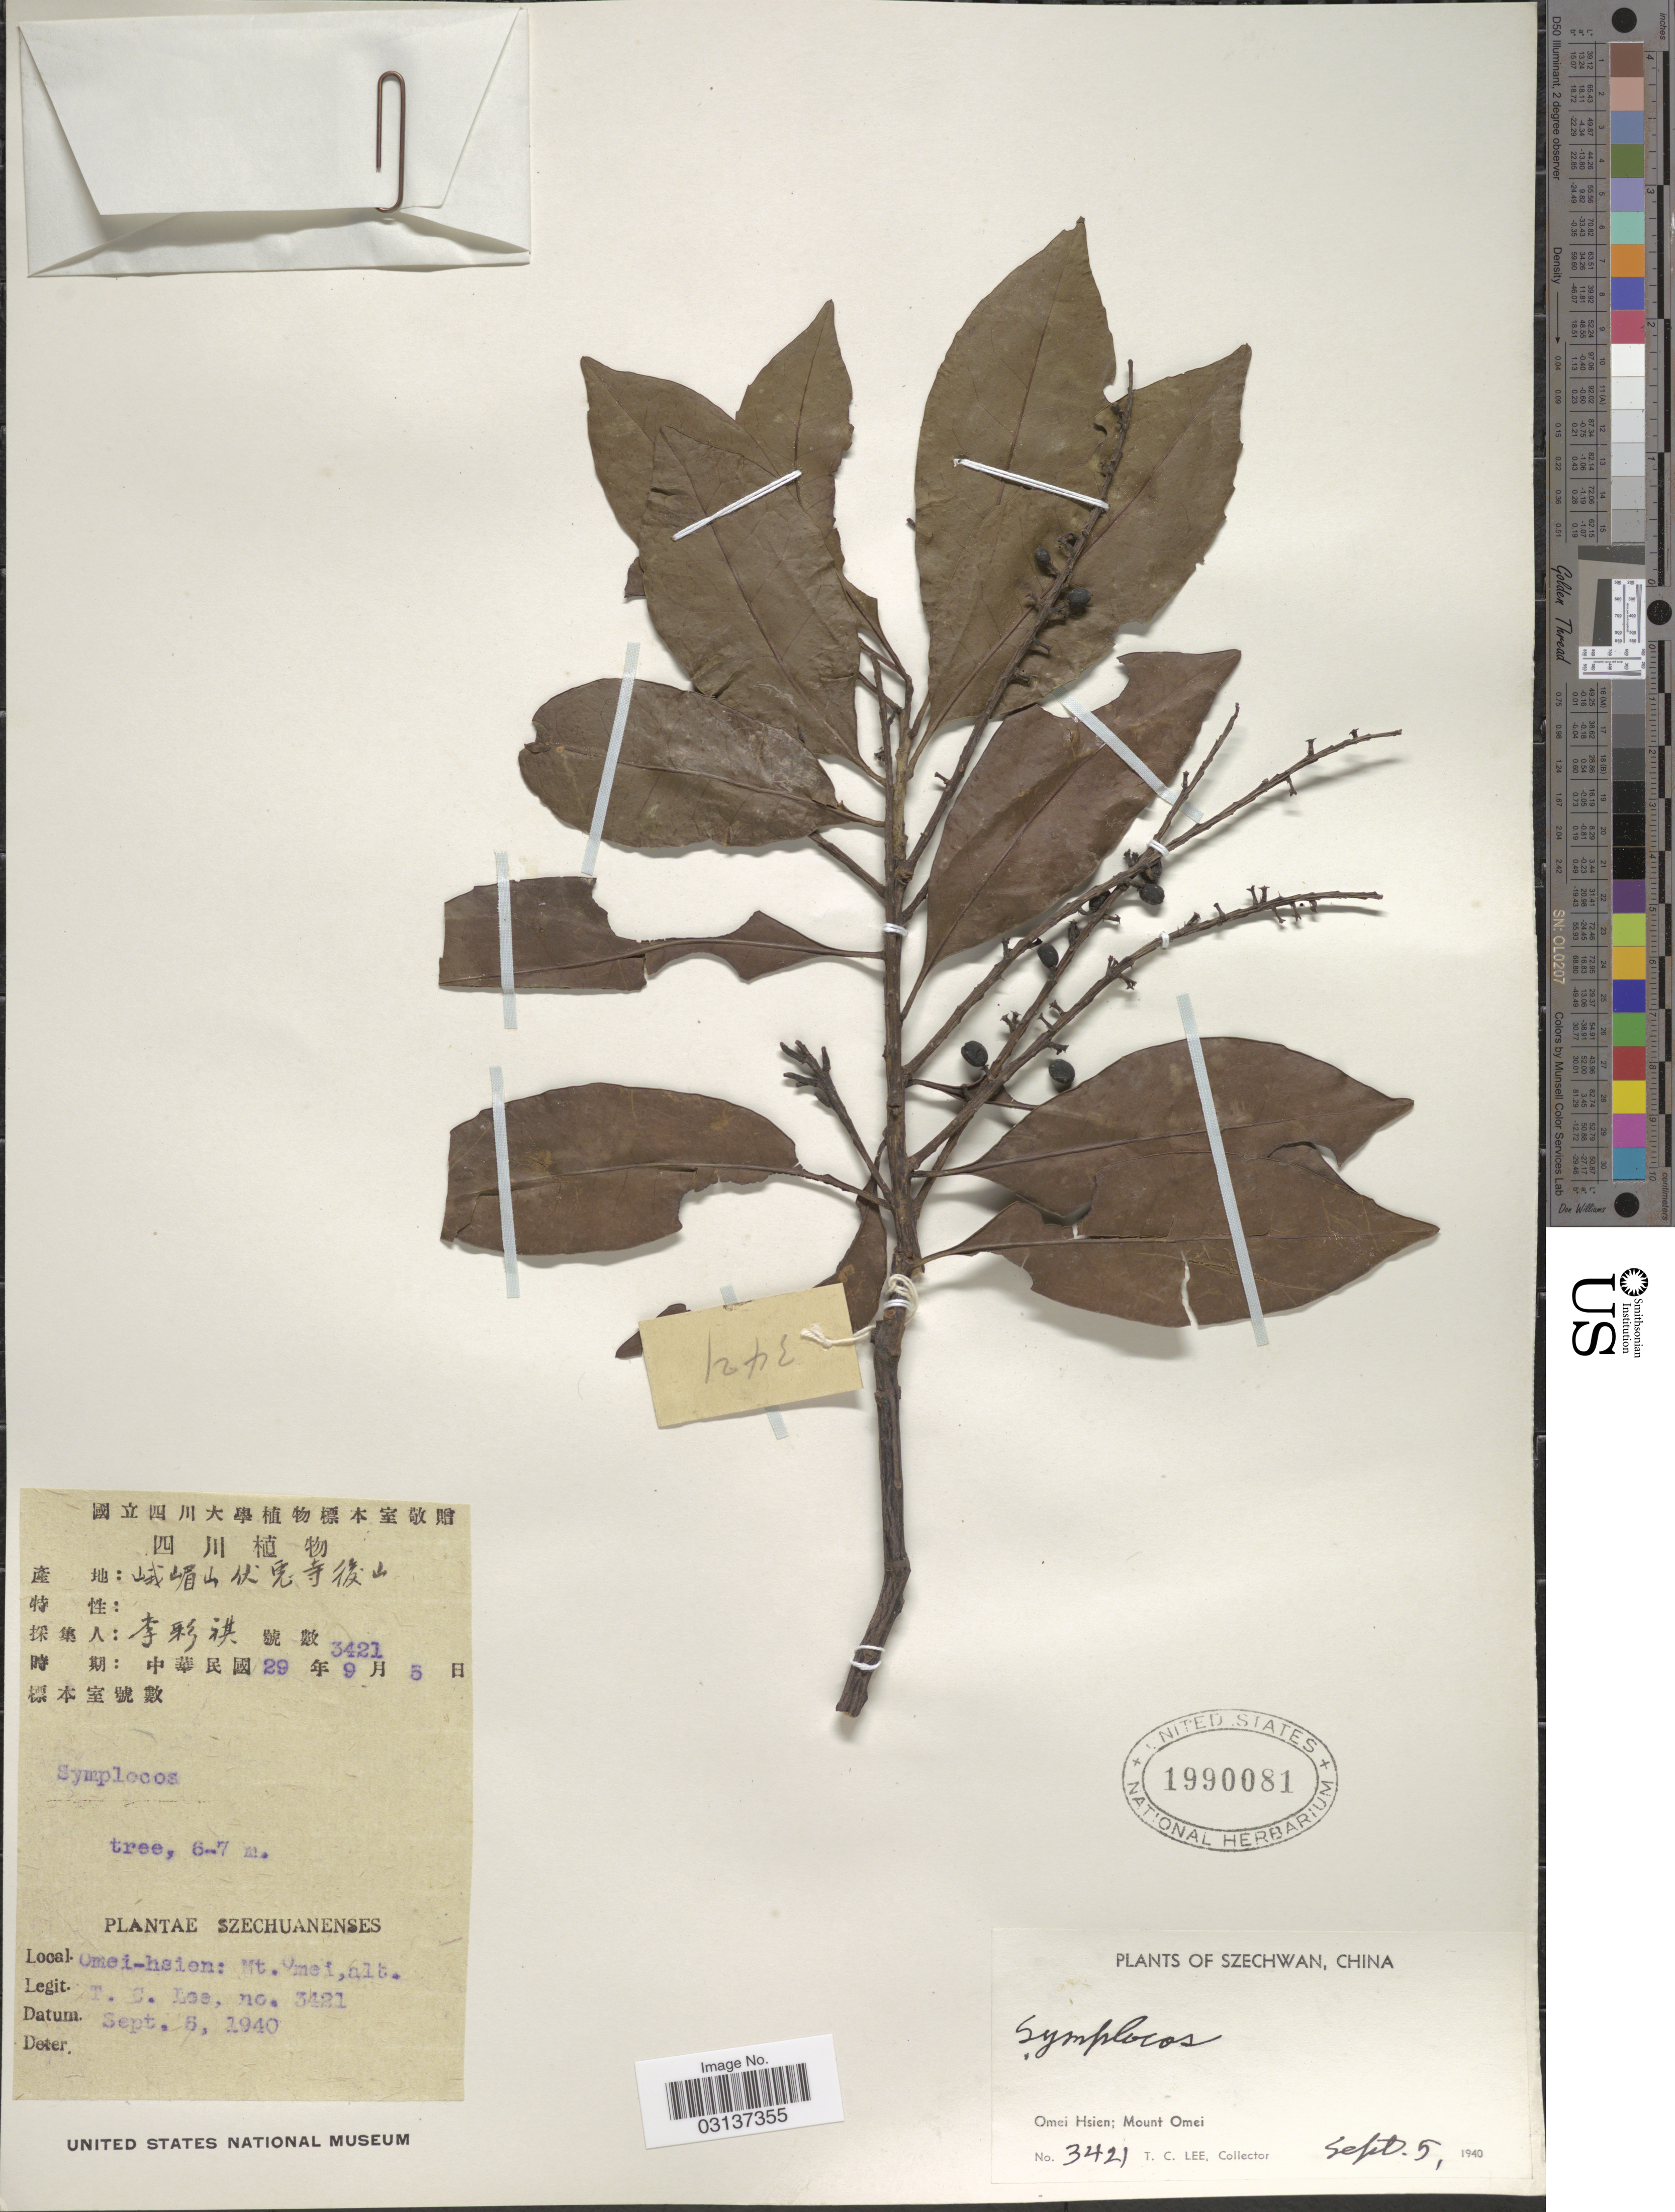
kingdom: Plantae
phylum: Tracheophyta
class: Magnoliopsida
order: Ericales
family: Symplocaceae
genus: Symplocos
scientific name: Symplocos sp.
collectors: T. Lee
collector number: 3421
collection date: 1940-09-05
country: China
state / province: Sichuan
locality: Szechwan. Omei Hsien; Mount Omei.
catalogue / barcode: US 1990081